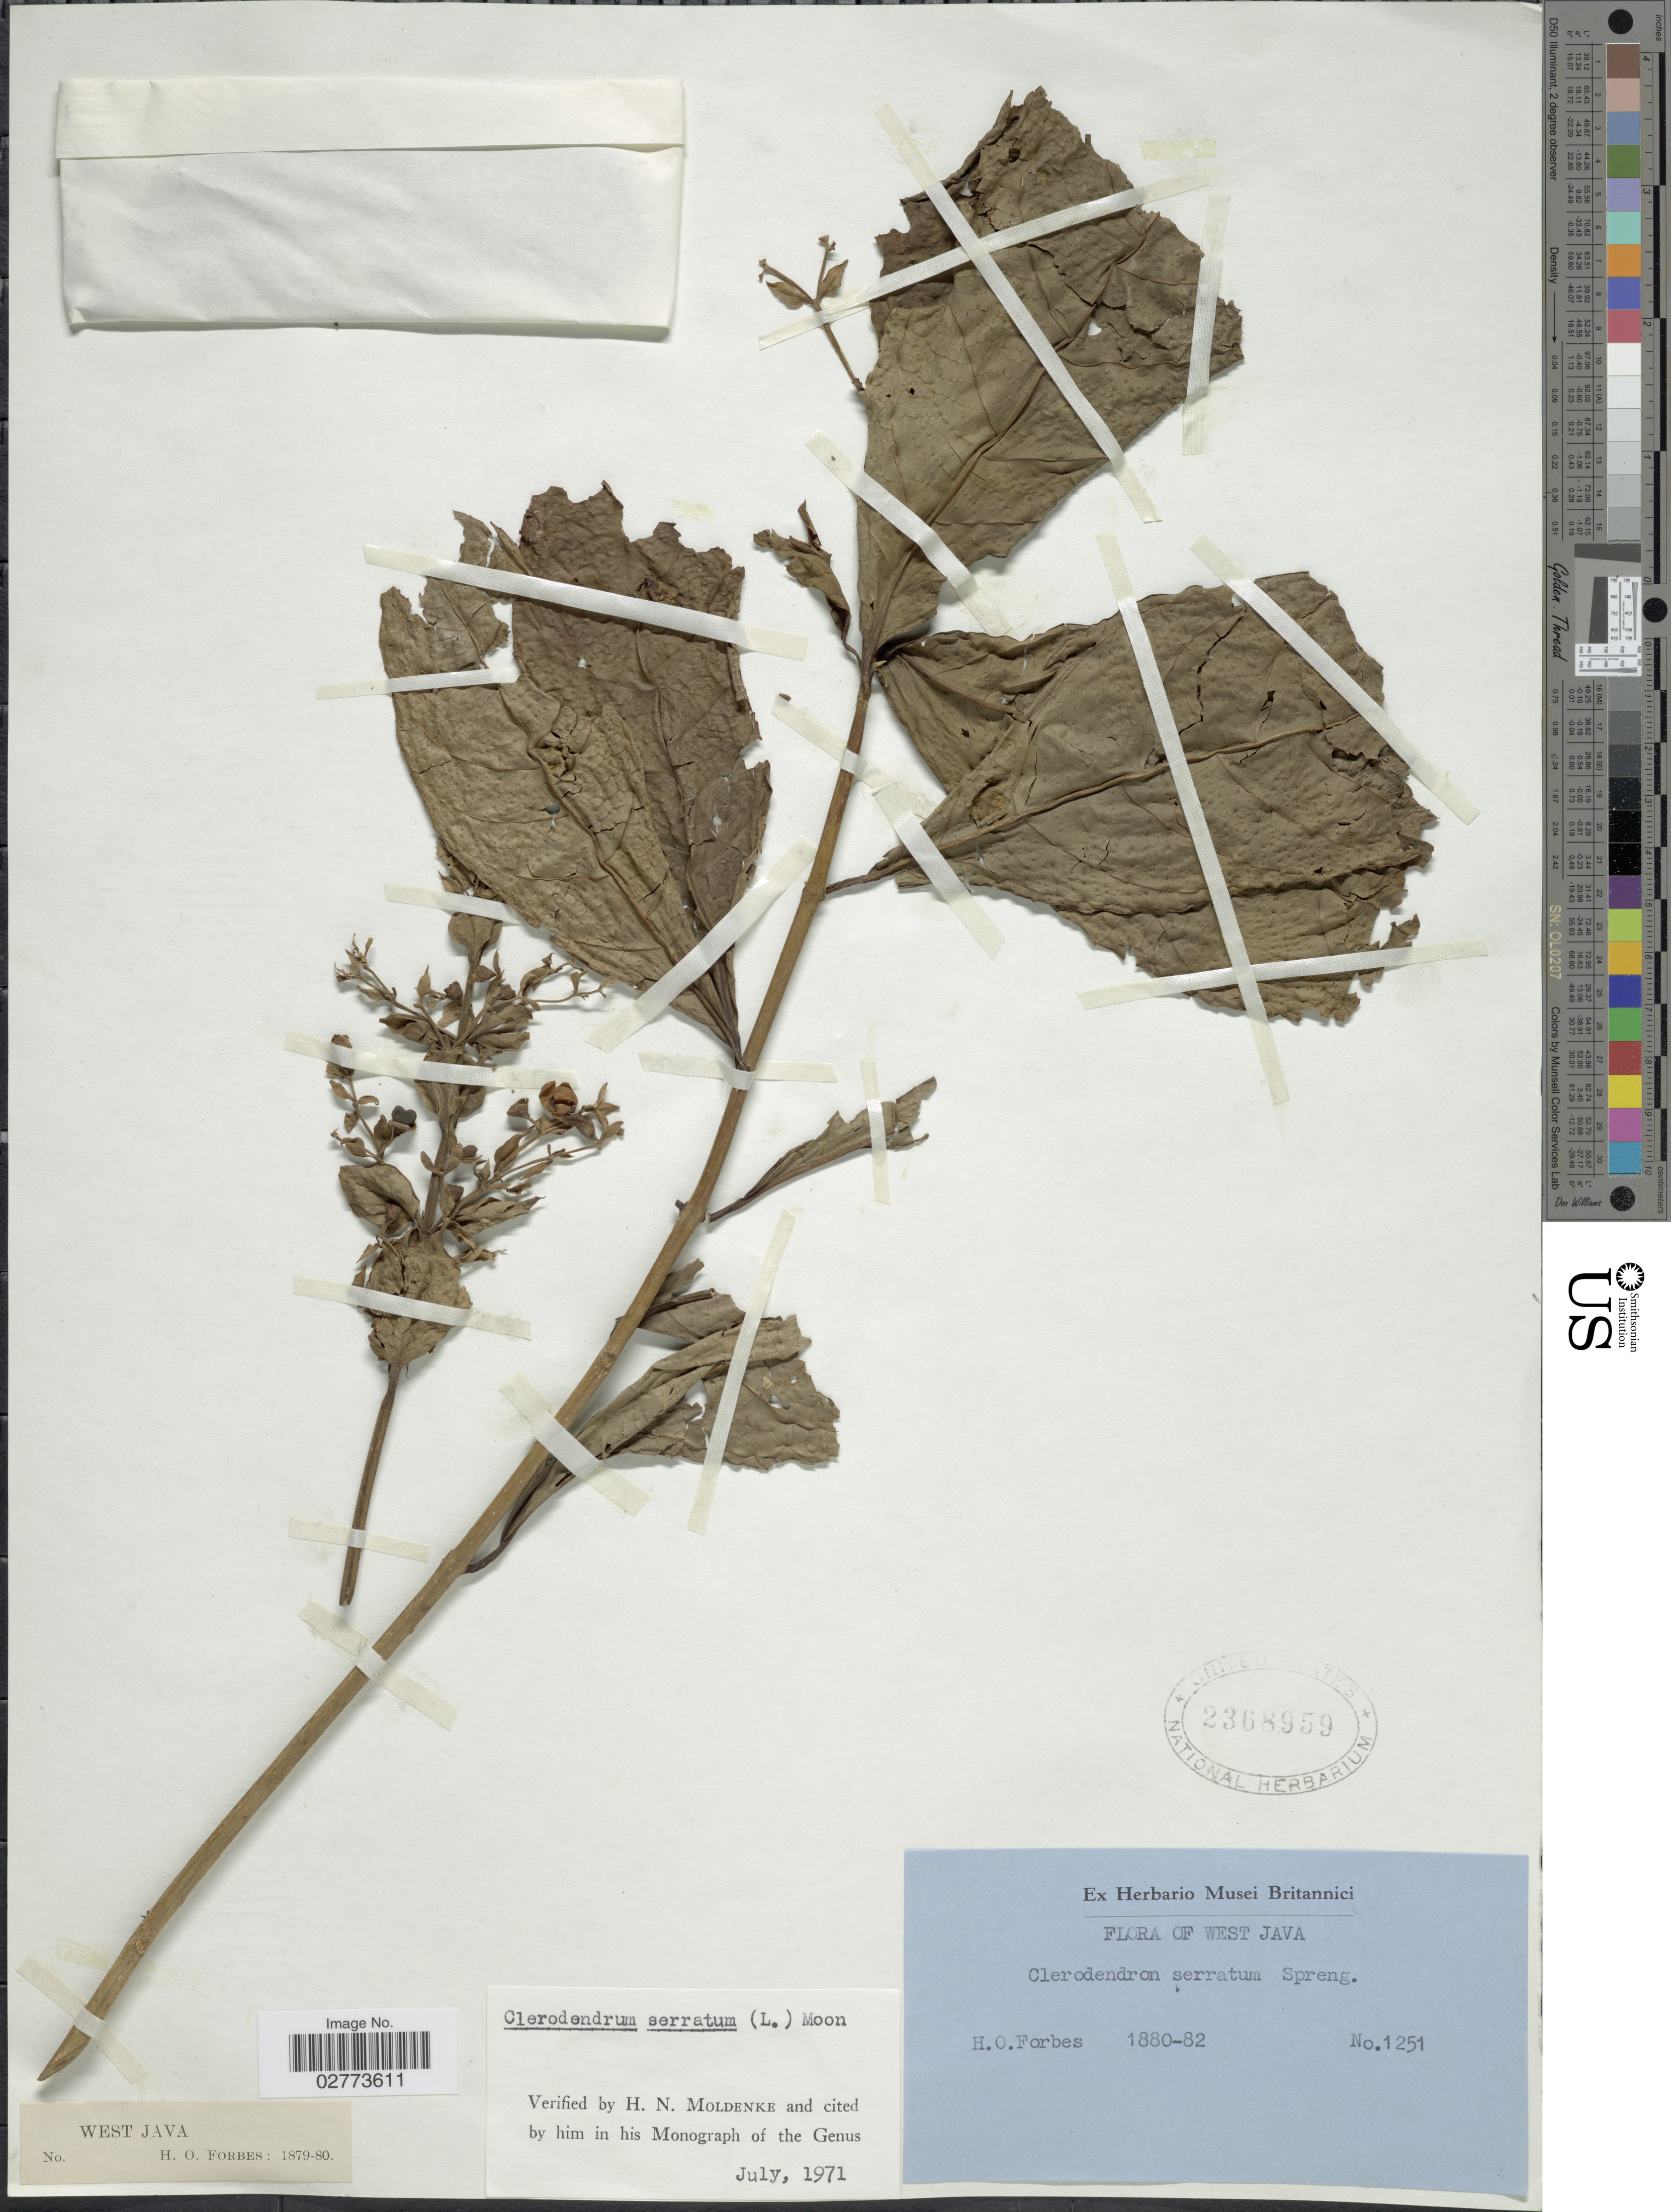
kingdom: Plantae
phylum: Tracheophyta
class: Magnoliopsida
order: Lamiales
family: Lamiaceae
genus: Clerodendrum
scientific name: Clerodendrum serratum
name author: (L.) Moon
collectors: H. O. Forbes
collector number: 1251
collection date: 1880/1882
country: Indonesia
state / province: Java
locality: West Java.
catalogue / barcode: US 2368959